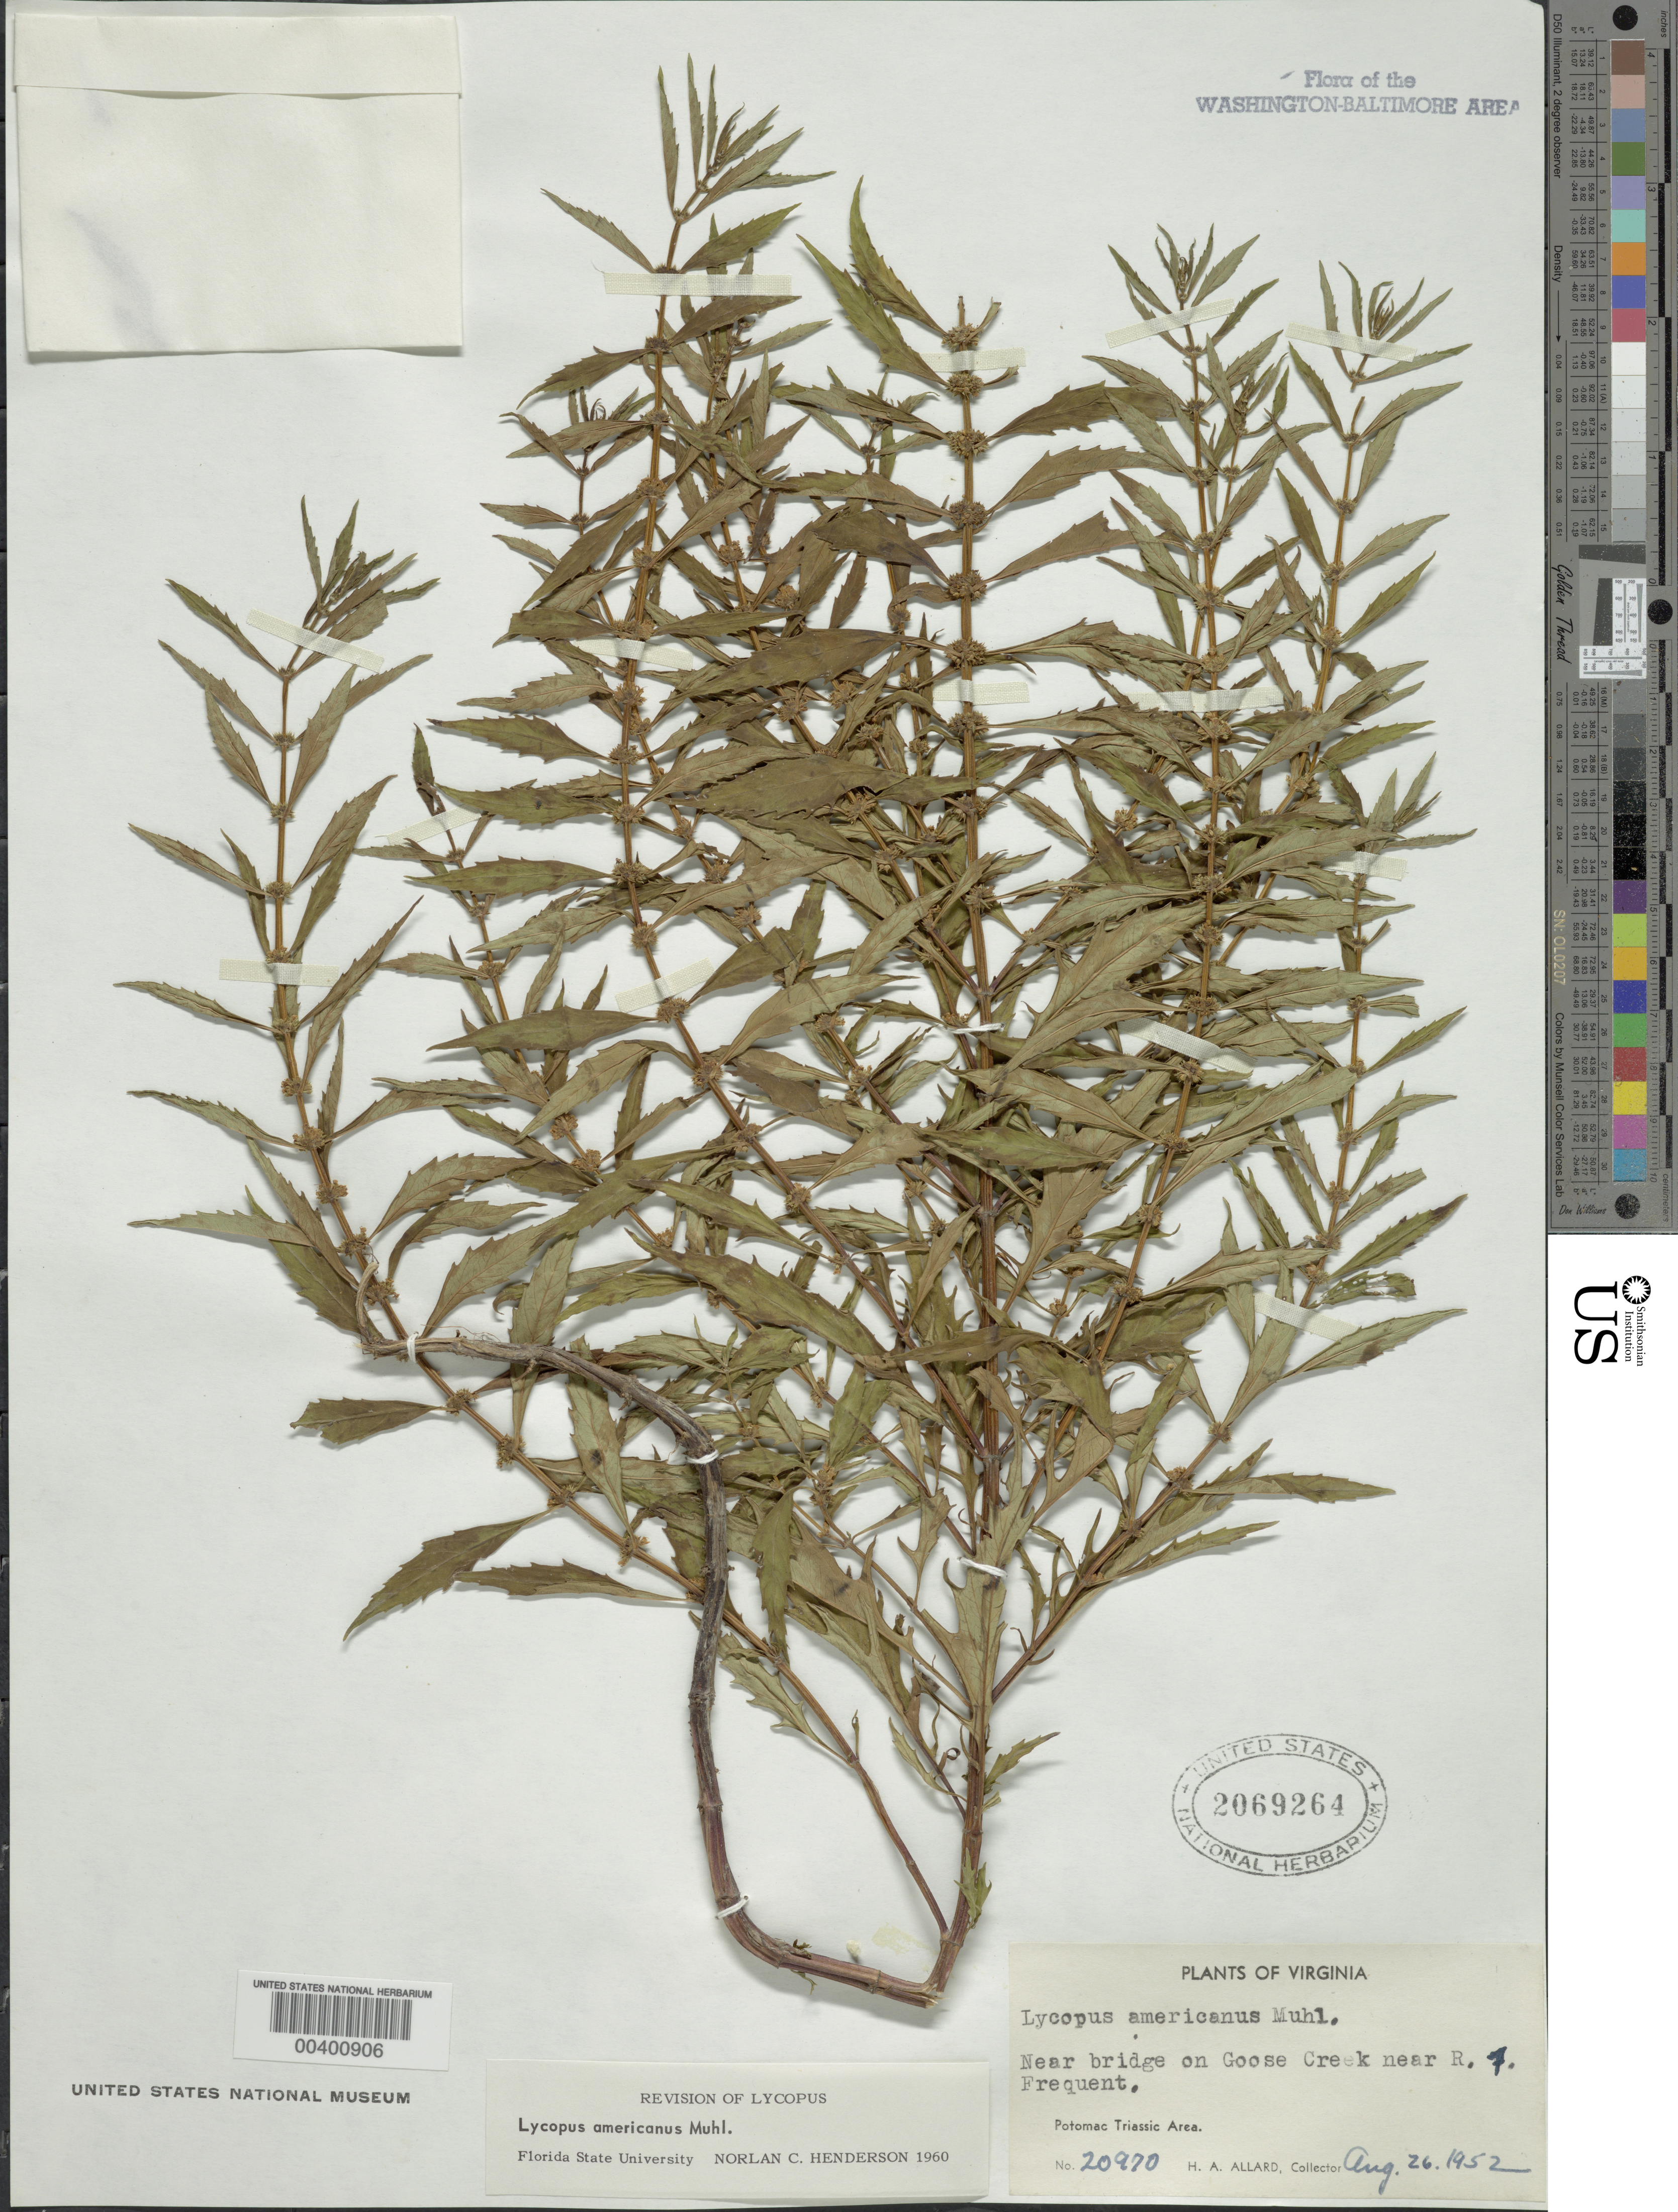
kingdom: Plantae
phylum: Tracheophyta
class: Magnoliopsida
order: Lamiales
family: Lamiaceae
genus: Lycopus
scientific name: Lycopus americanus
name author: Muhl. ex W.P.C. Barton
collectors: H. A. Allard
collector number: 20970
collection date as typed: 26 Aug 1952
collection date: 1952-08-26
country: United States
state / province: Virginia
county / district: Loudoun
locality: Goose Creek near Route 7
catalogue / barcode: US 2069264